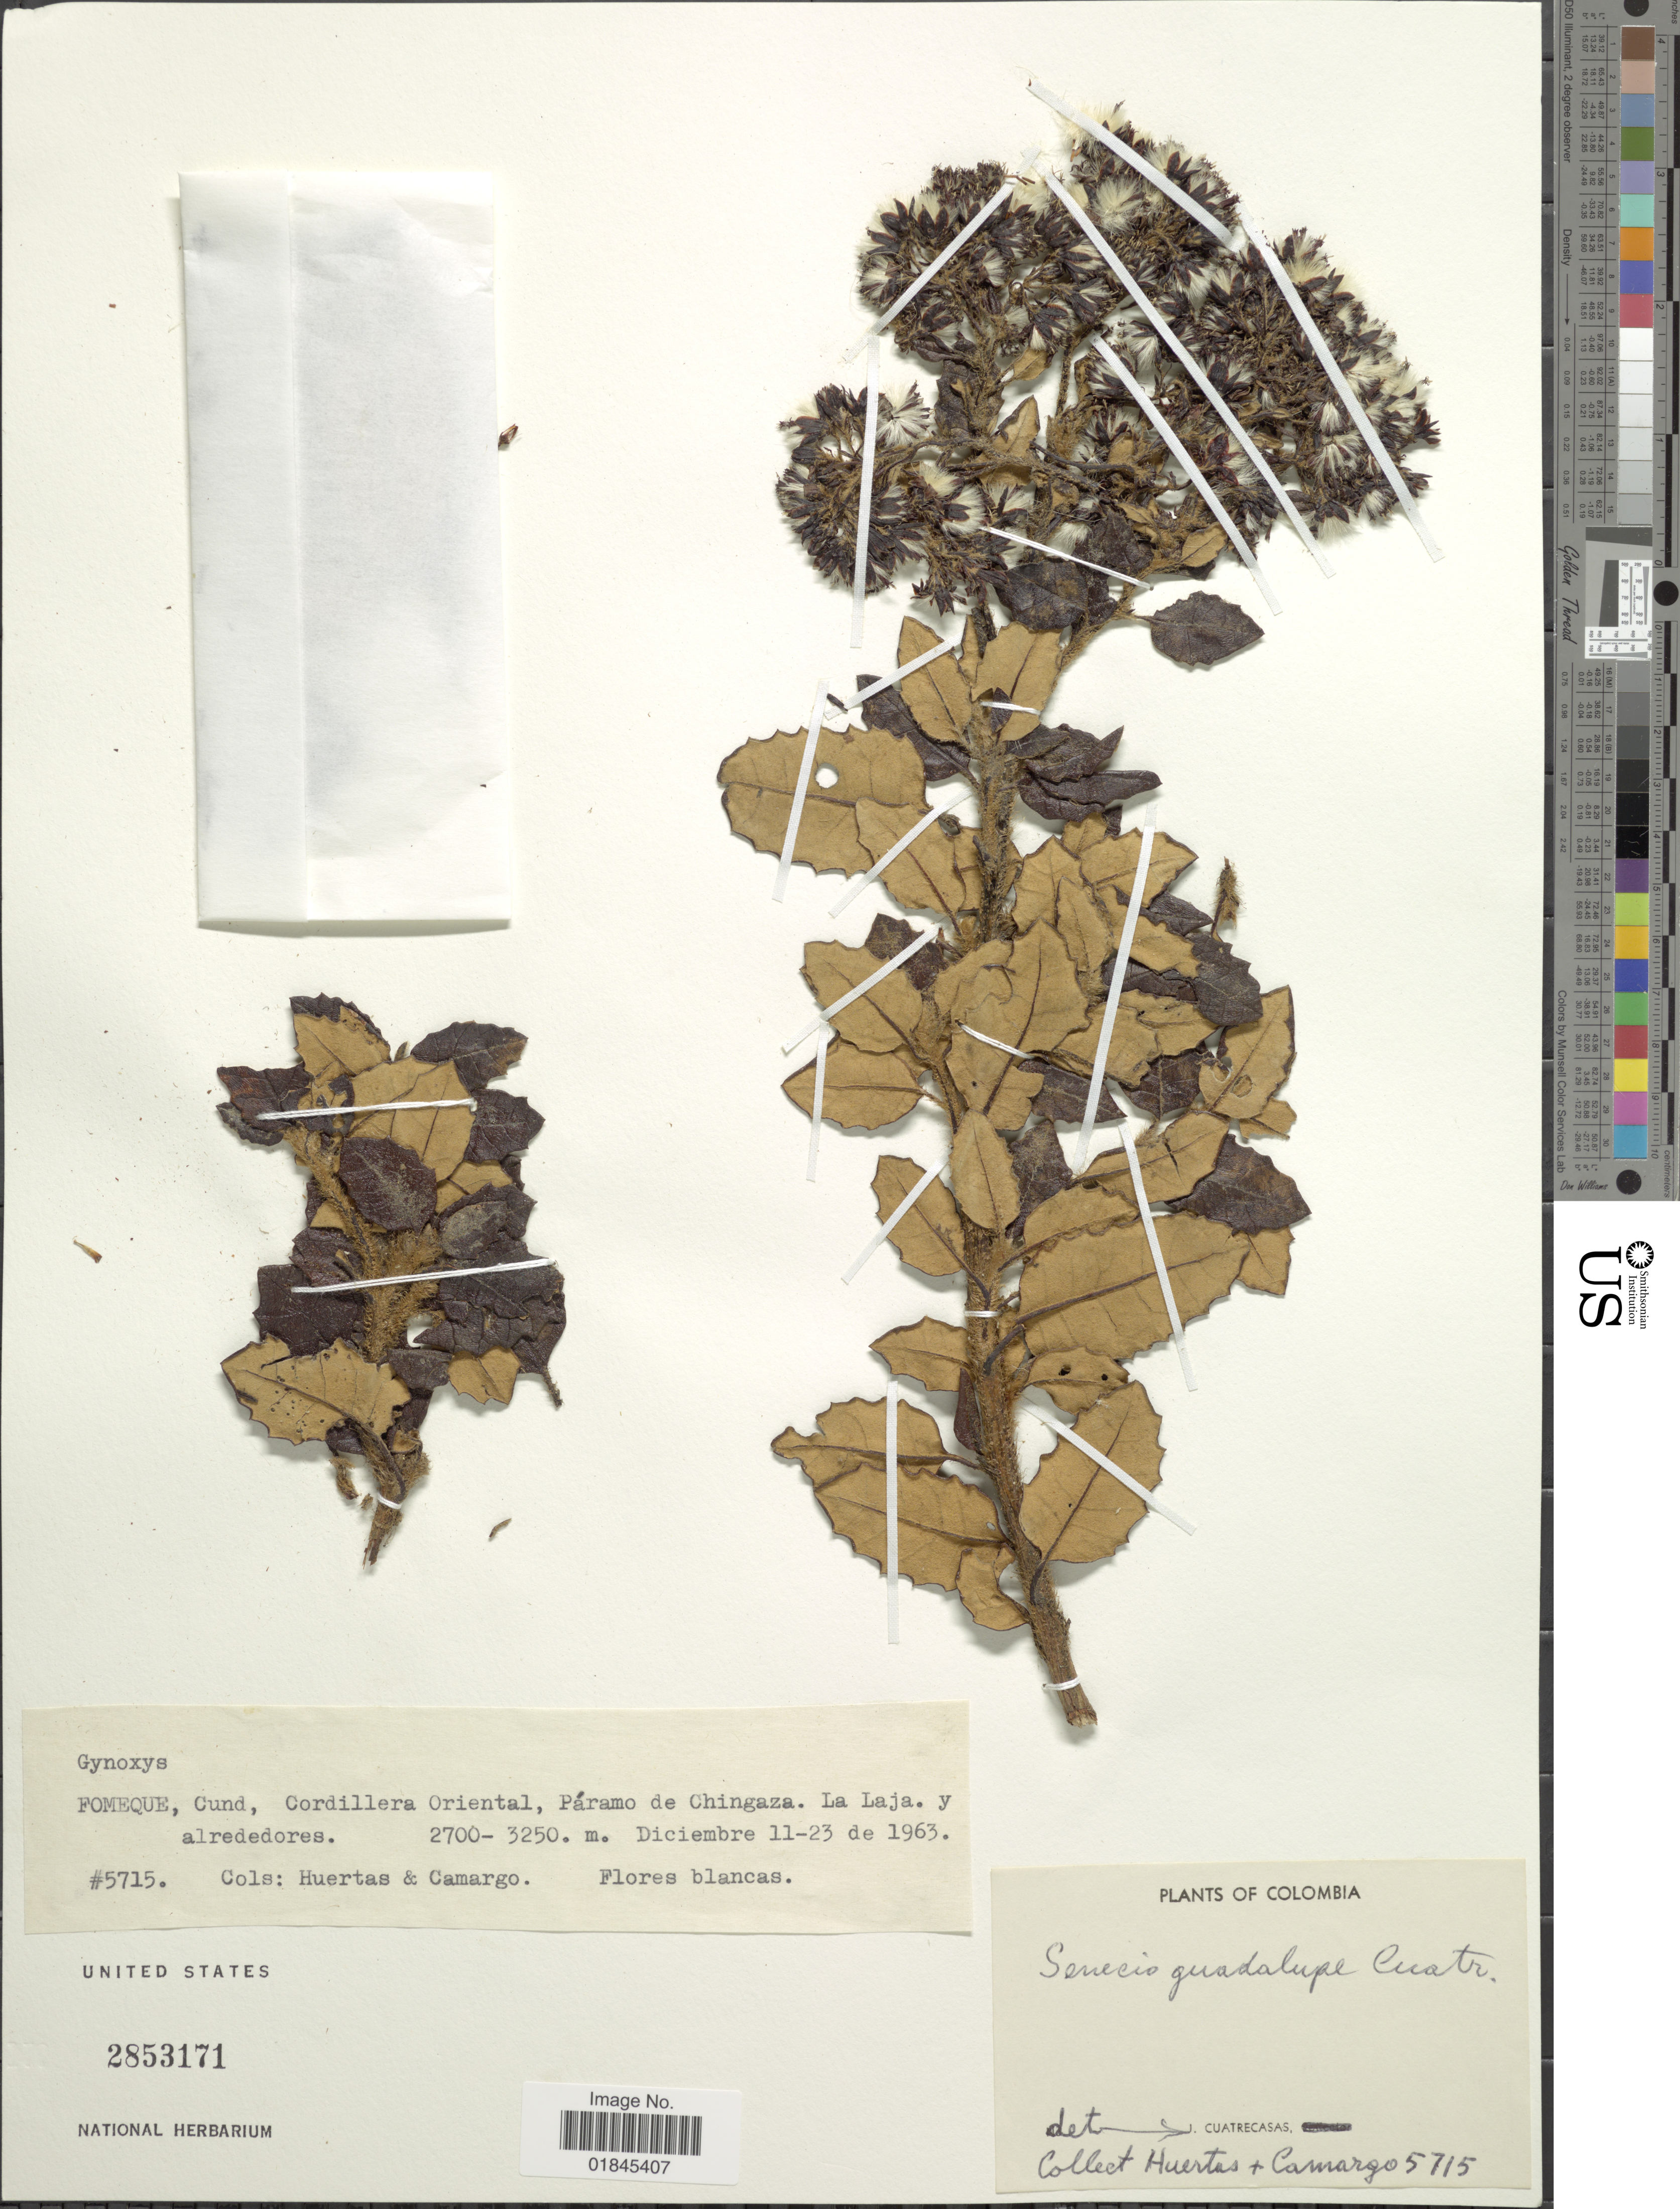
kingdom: Plantae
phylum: Tracheophyta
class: Magnoliopsida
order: Asterales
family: Asteraceae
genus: Pentacalia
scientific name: Pentacalia guadalupe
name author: (Cuatrec.) Cuatrec.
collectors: Huertas & -. Camargo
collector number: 5715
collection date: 1963-12-11/1963-12-23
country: Colombia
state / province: Cundinamarca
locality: Fomeque, Cund, Cordillera Oriental, Páramo de Chingaza. La Laja y alrededores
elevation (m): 2700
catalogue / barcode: US 2853171